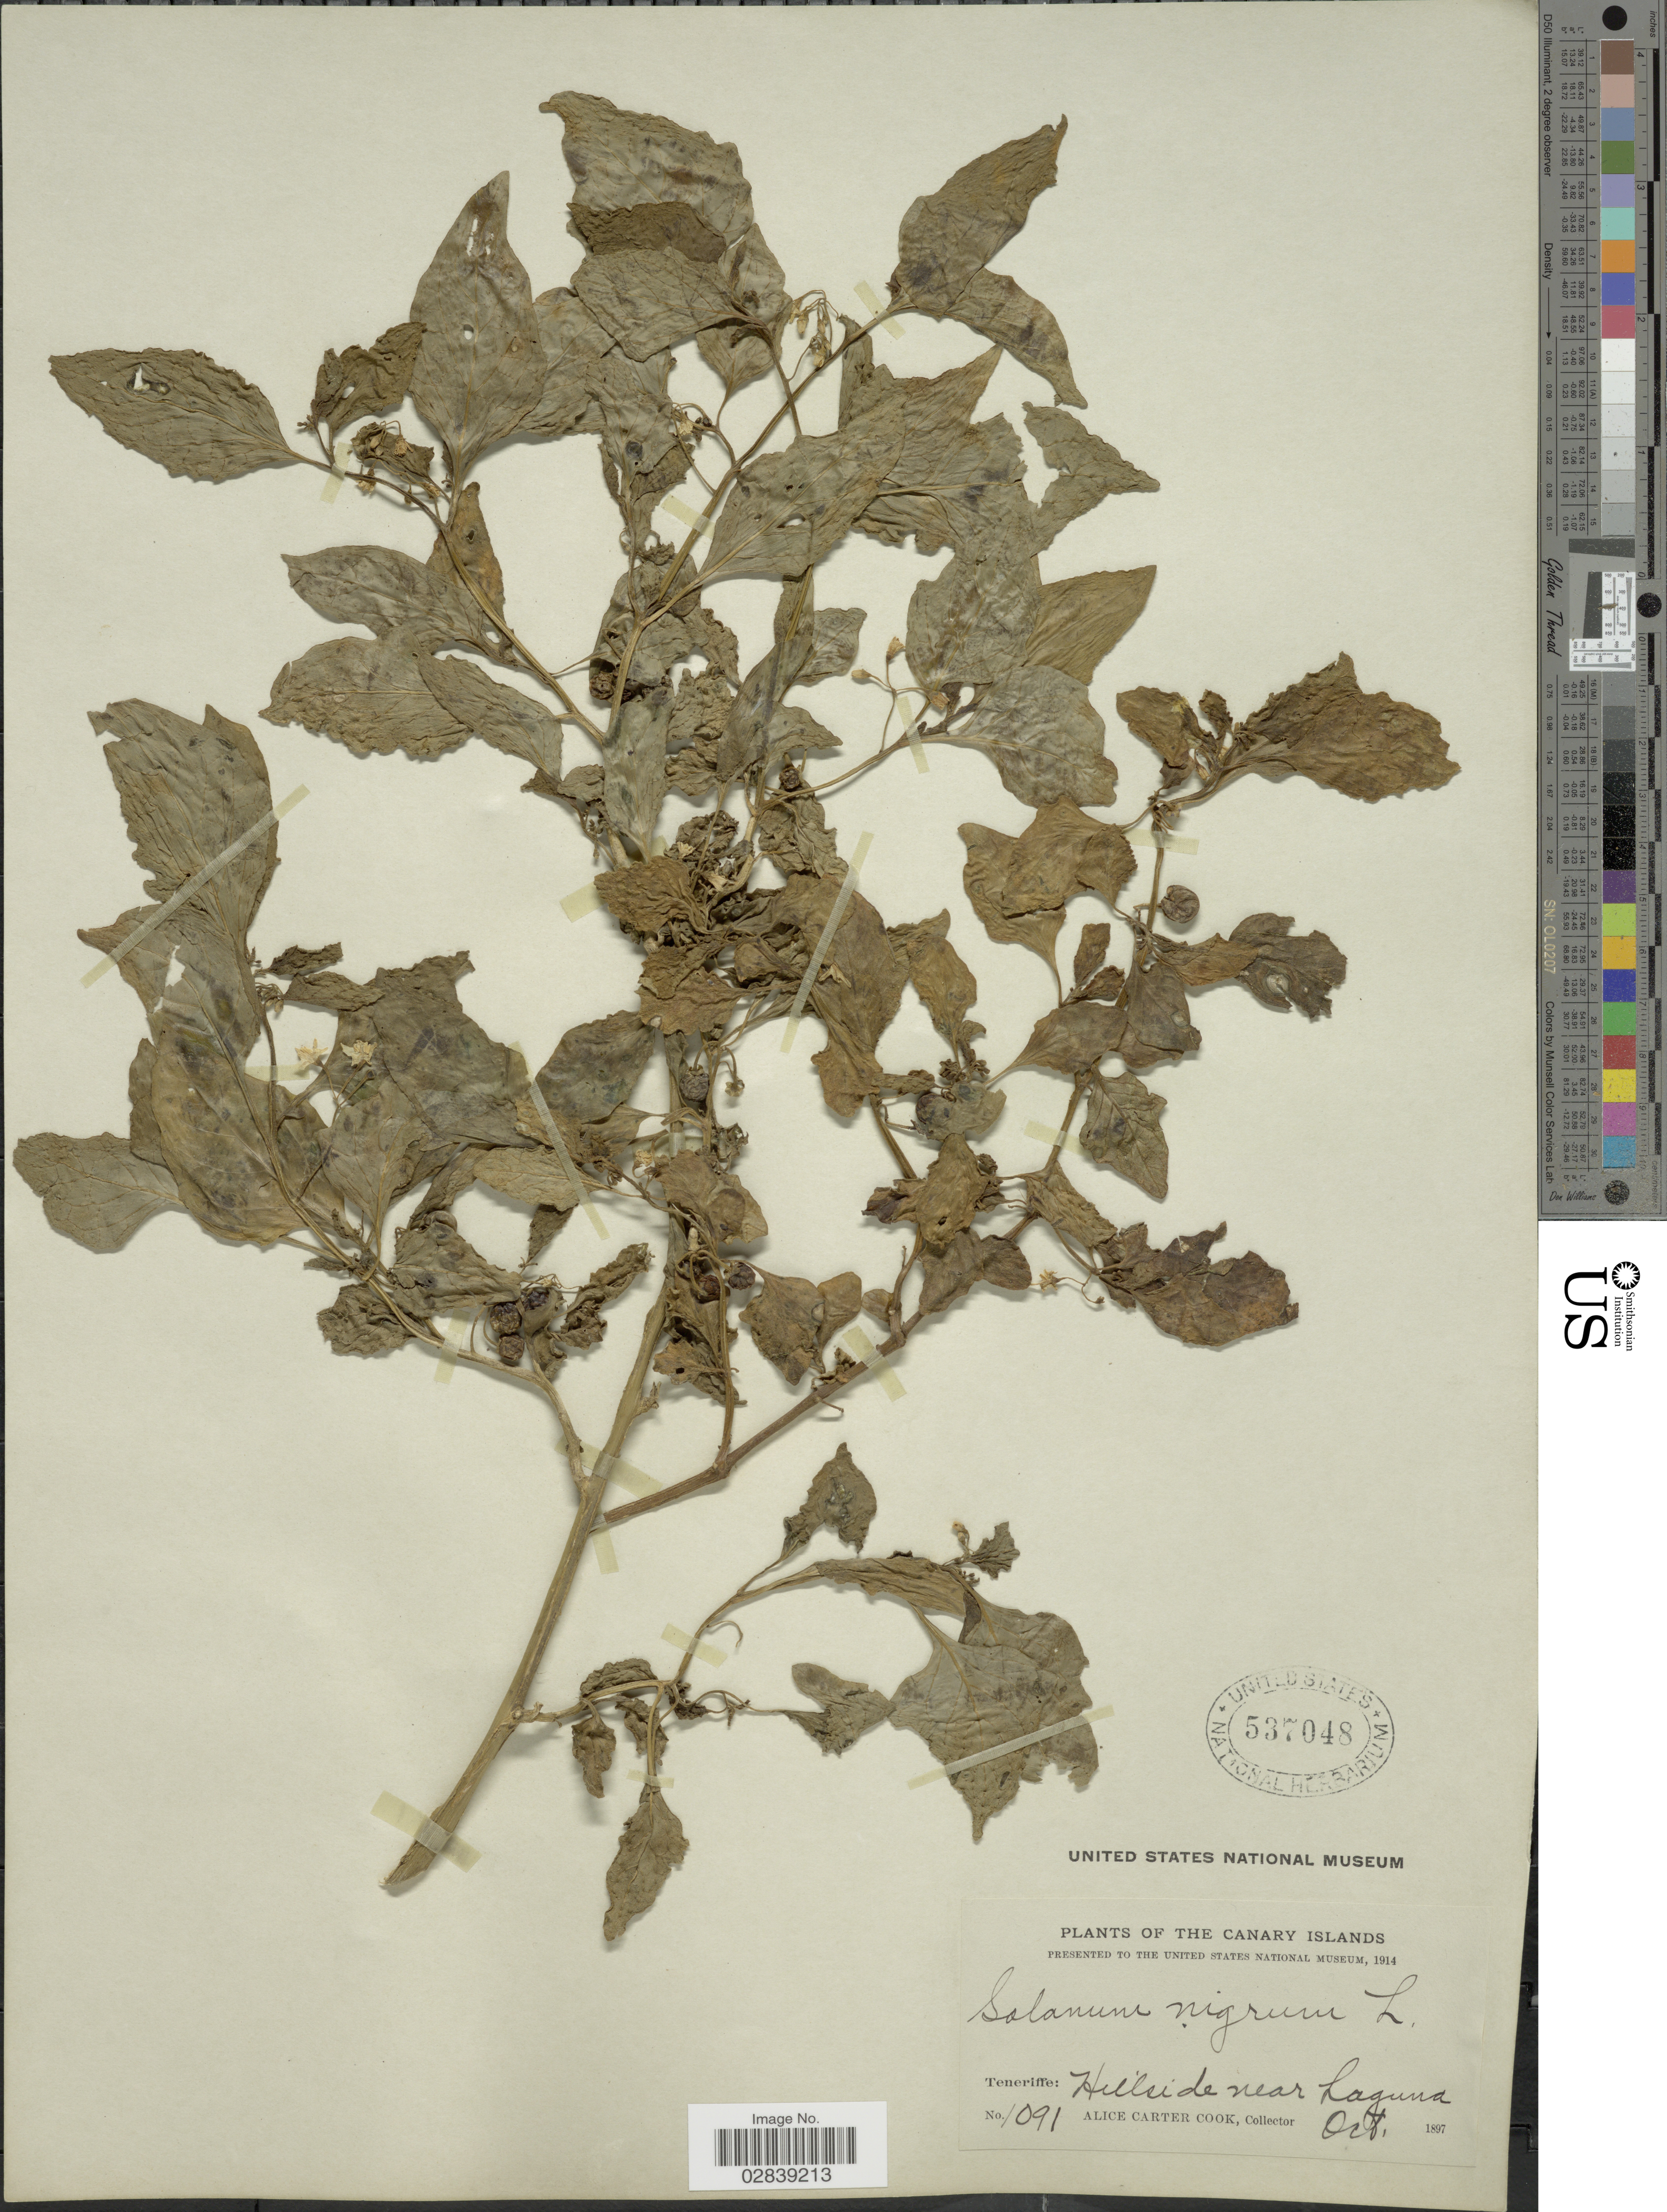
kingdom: Plantae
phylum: Tracheophyta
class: Magnoliopsida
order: Solanales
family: Solanaceae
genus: Solanum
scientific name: Solanum nigrum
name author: L.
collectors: Alice C. Cook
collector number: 1091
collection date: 1897-10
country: Spain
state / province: Canarias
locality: The Canary Islands. Teneriffe: Hillside near Laguna.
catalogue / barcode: US 537048